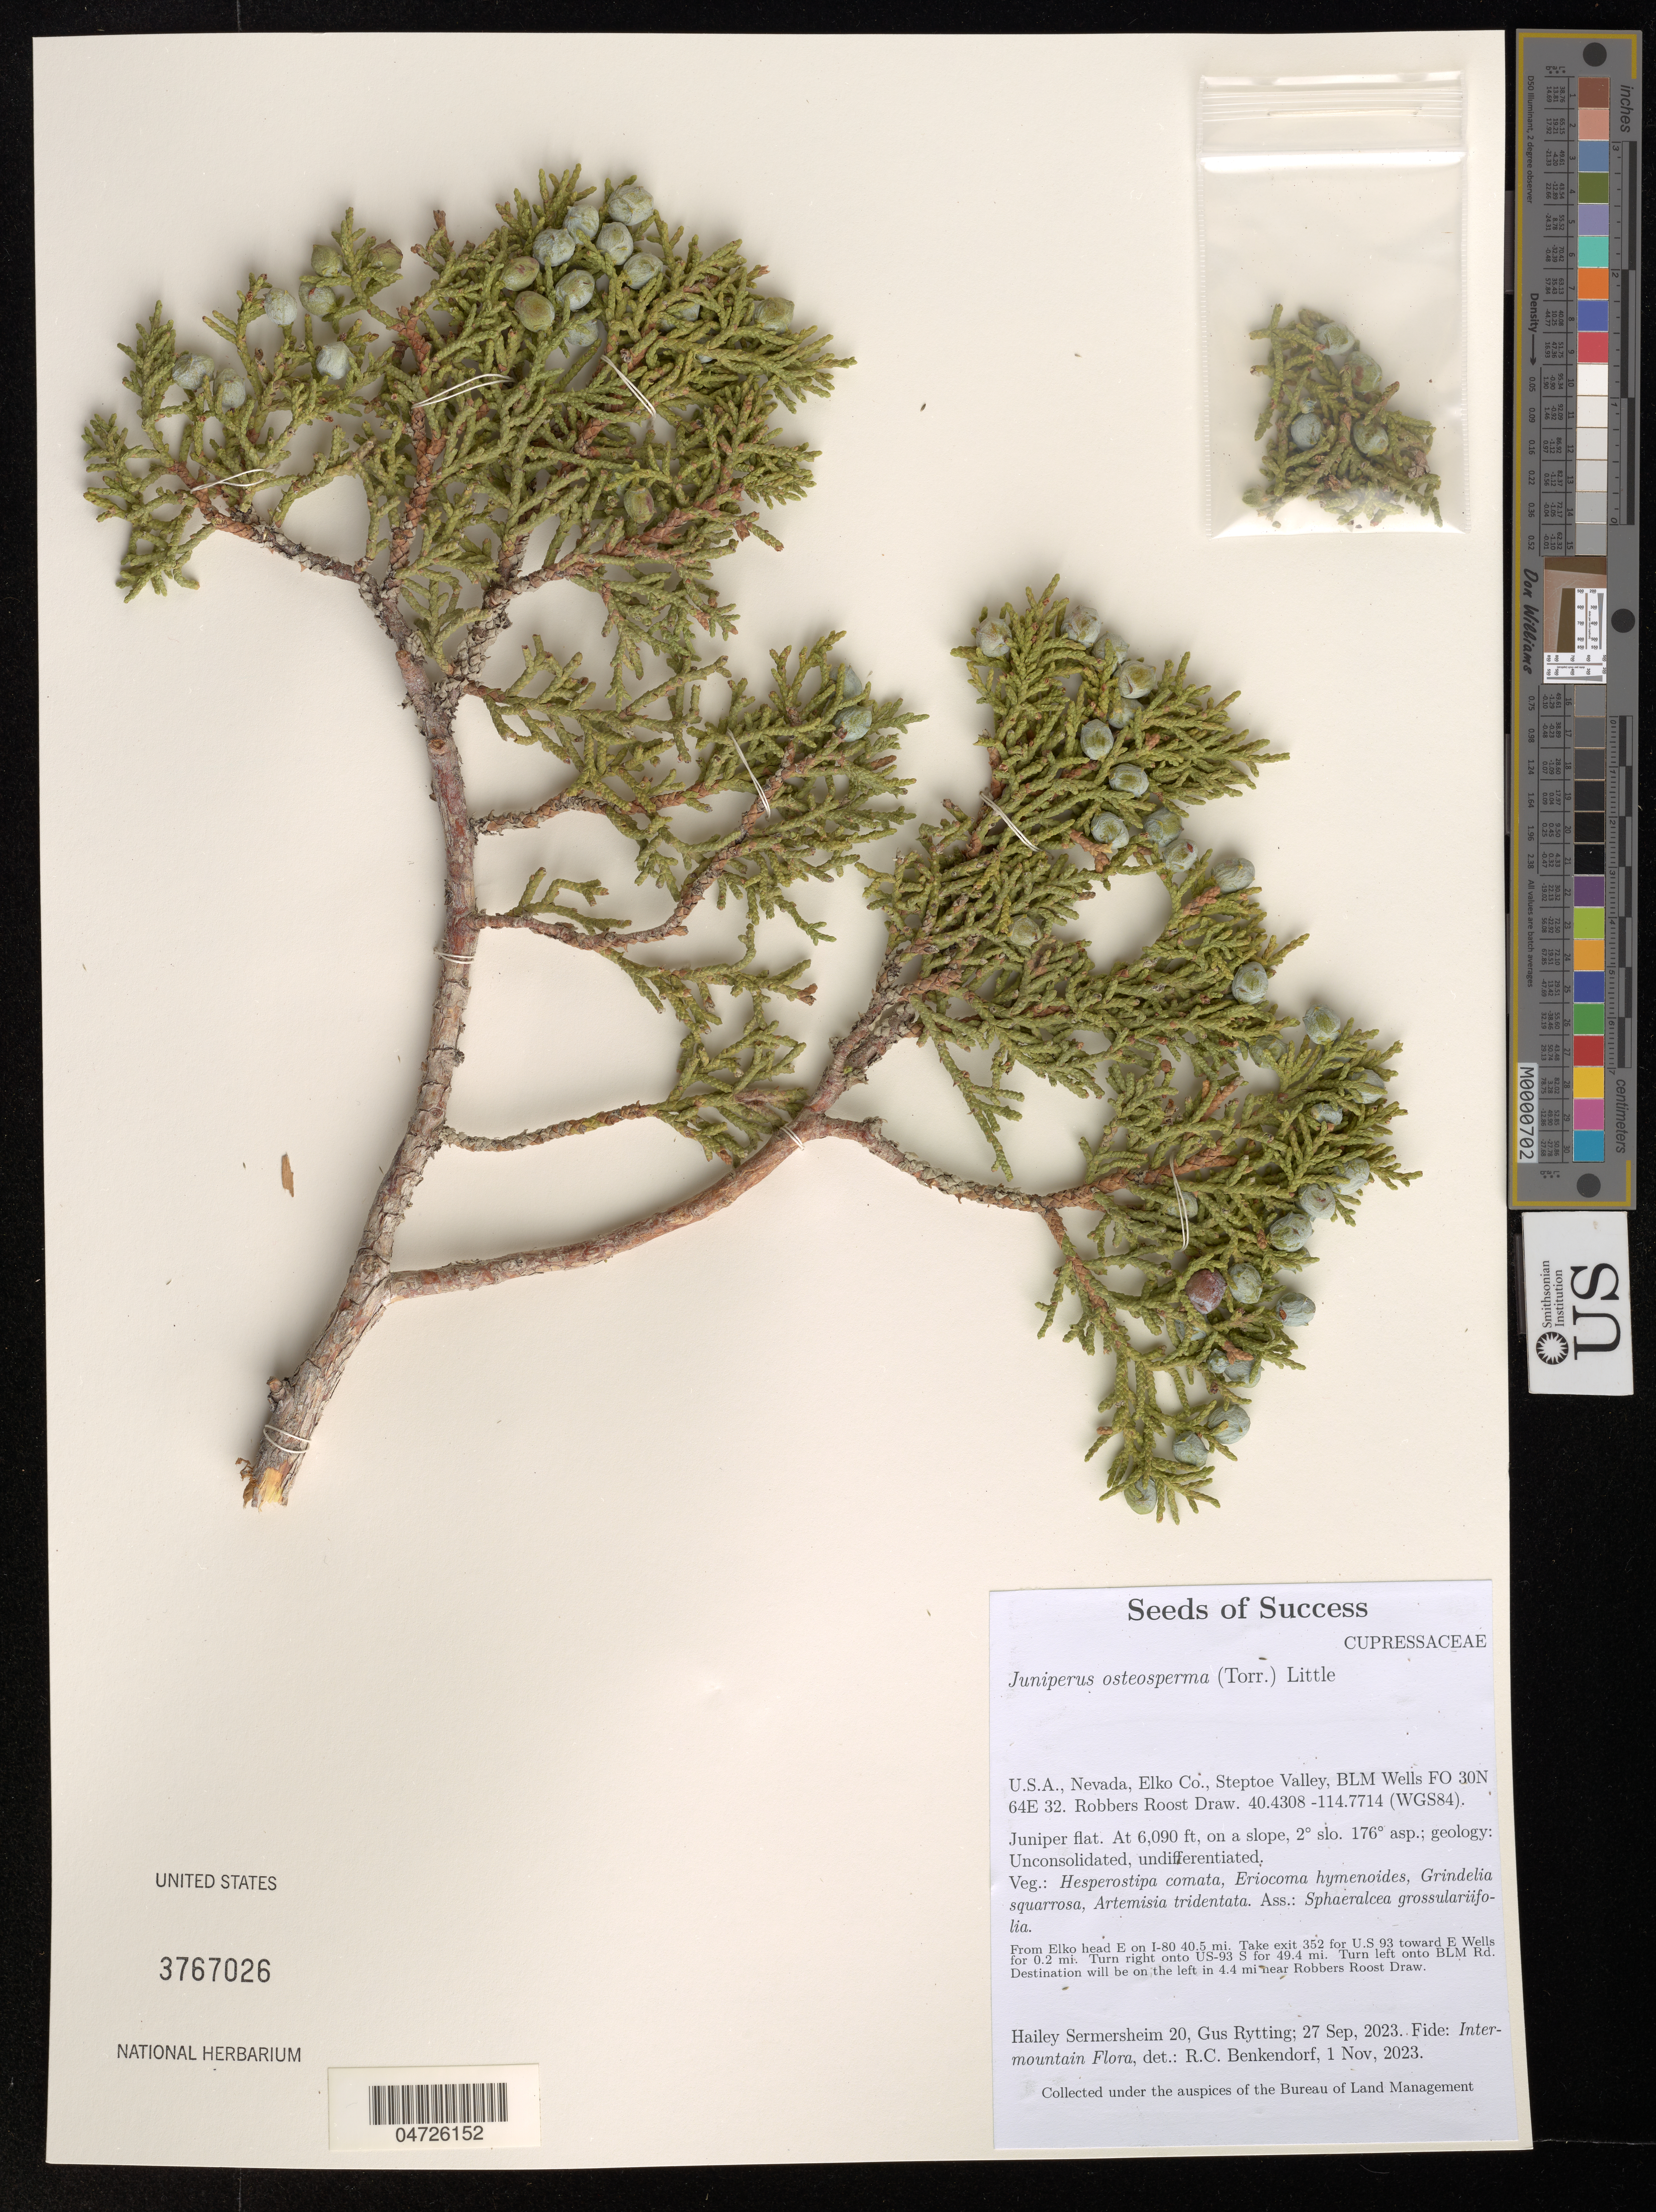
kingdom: Plantae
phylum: Tracheophyta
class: Pinopsida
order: Pinales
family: Cupressaceae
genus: Juniperus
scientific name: Juniperus osteosperma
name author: (Torr.) Little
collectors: H. Sermersheim & G. Rytting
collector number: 20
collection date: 2023-09-27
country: United States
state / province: Nevada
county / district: Elko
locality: Steptoe Valley, BLM Wells FO 30N 64E 32. Robbers Roost Draw. (WGS84). From Elko head E on I-80 40.5 mi. Take exit 352 for U.S 93 toward E Wells for 0.2 mi. Turn right onto US-93 S for 49.4 mi. Turn left onto BLM Rd. Destination will be on the left in 4.4 mi near Robbers Roost Draw.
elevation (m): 1856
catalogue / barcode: US 3767026